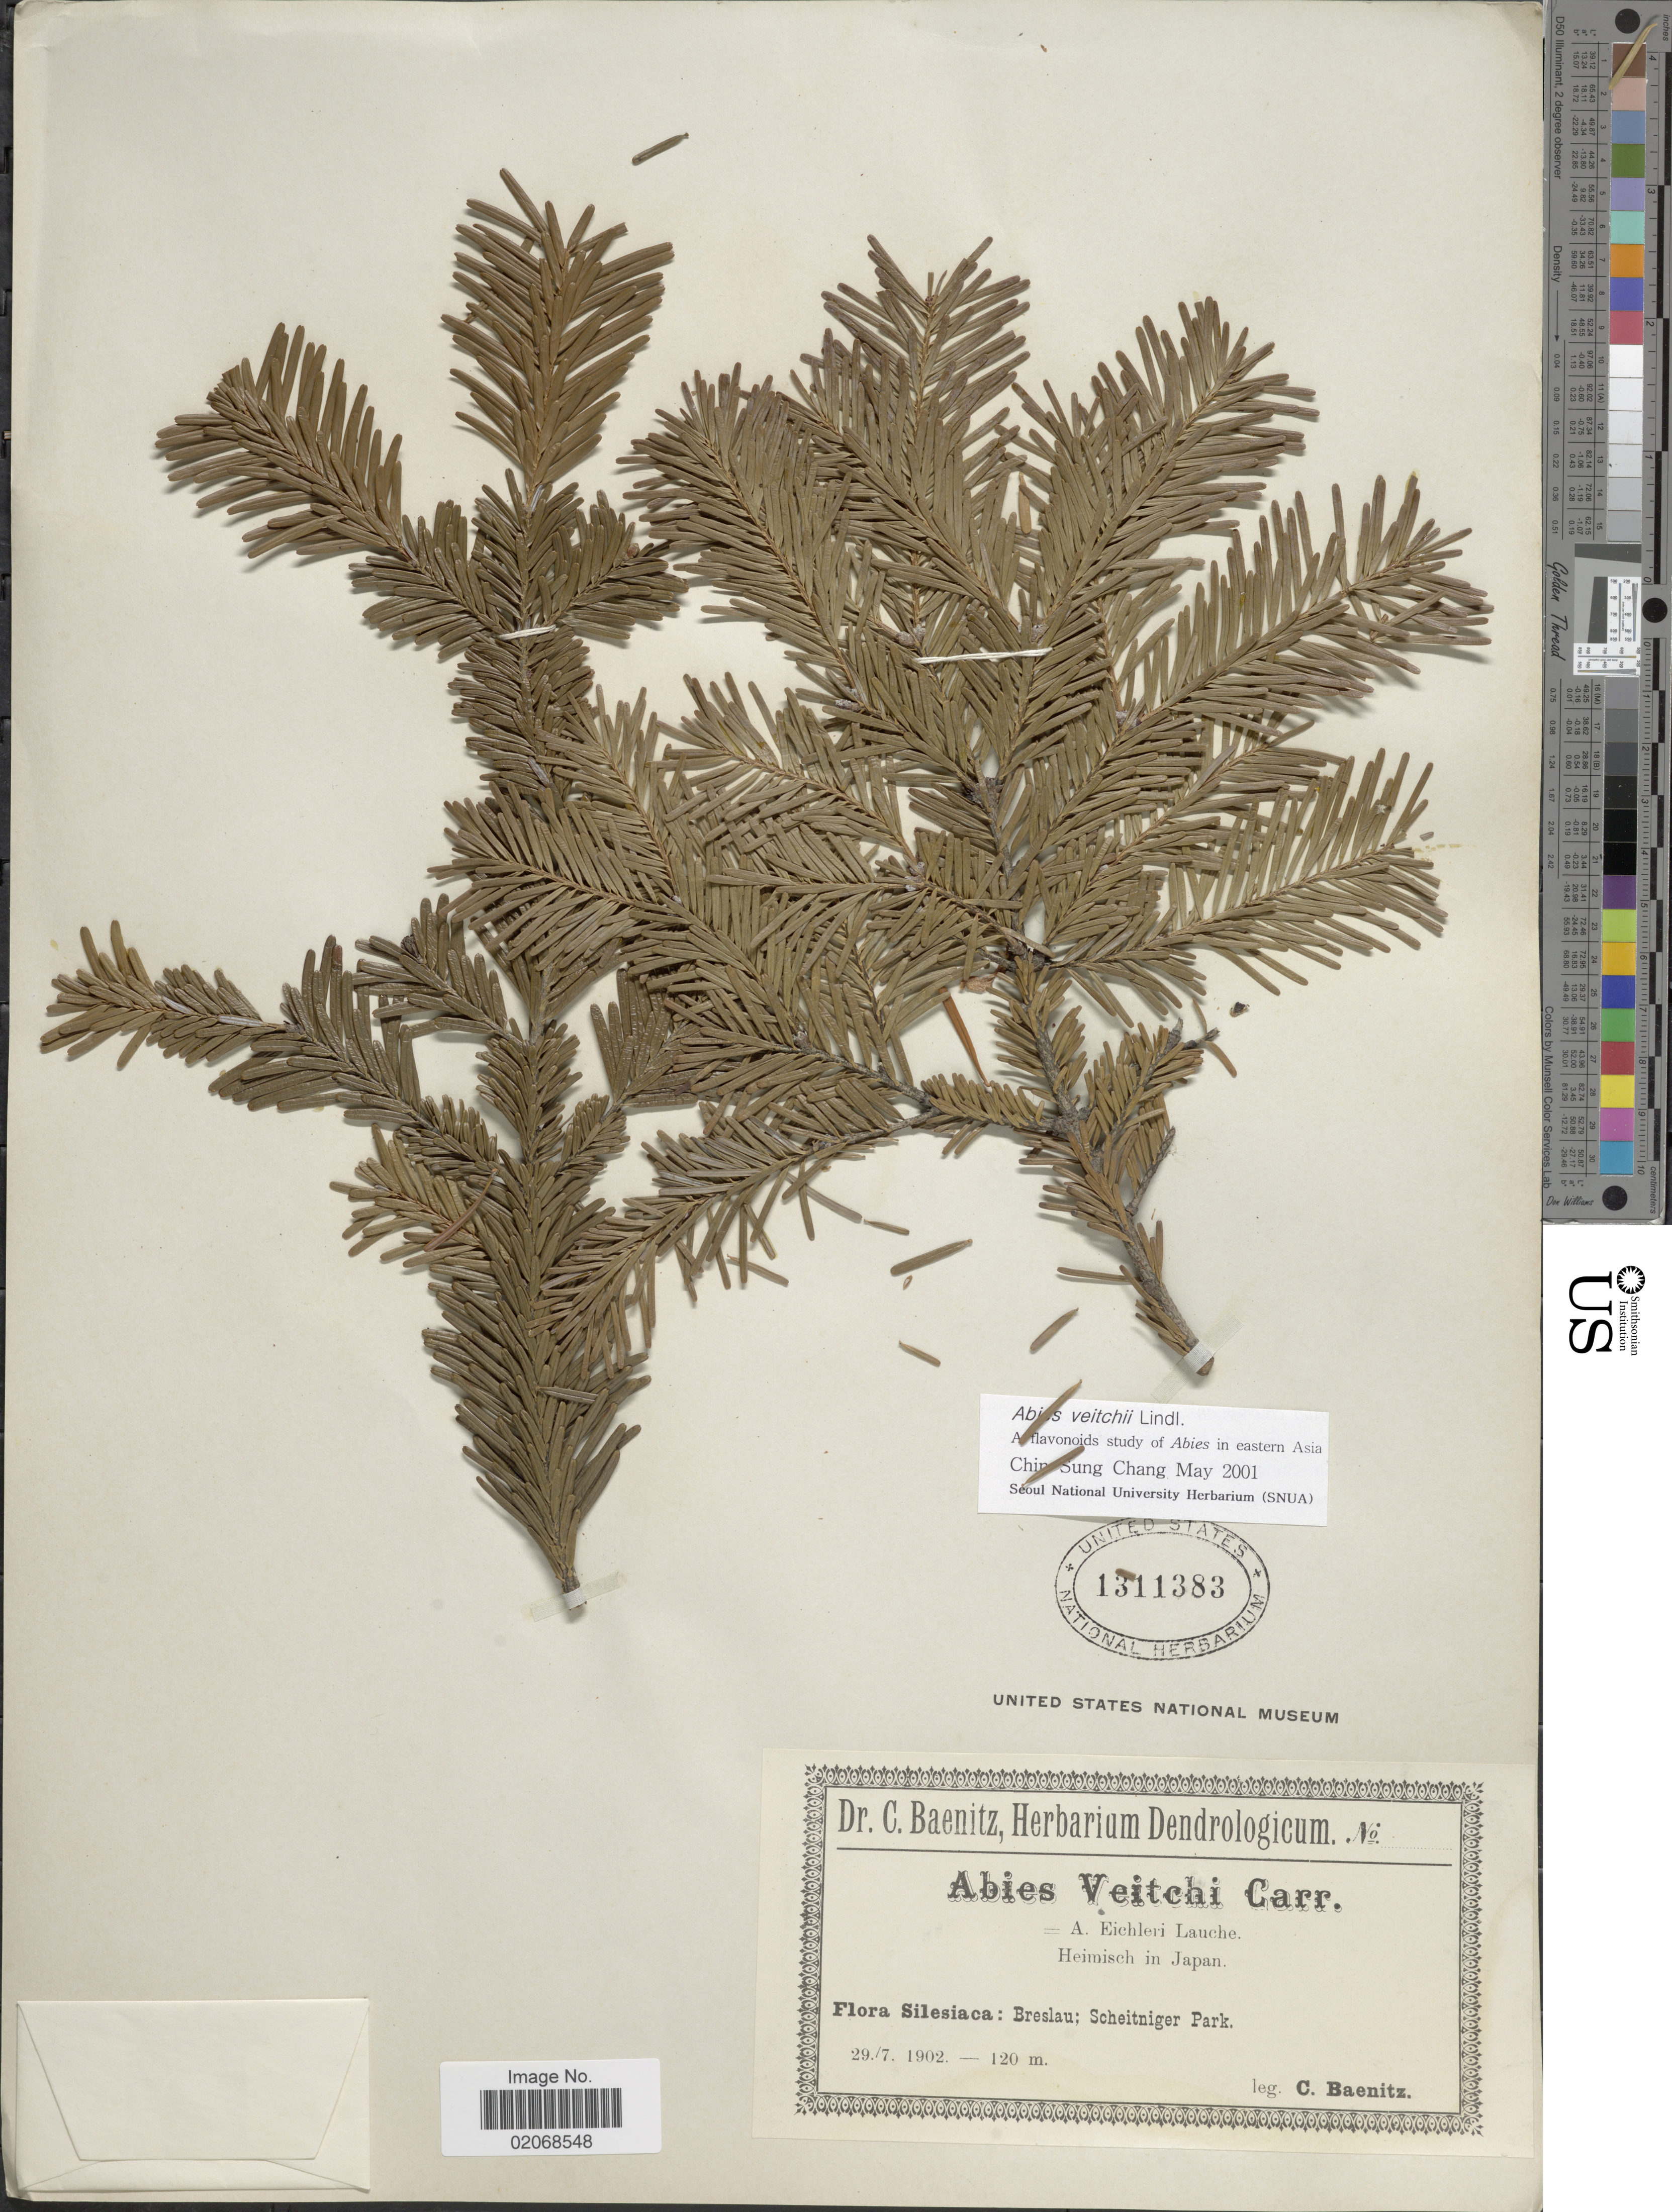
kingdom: Plantae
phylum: Tracheophyta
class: Pinopsida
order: Pinales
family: Pinaceae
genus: Abies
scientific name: Abies veitchii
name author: Lindl.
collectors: C. G. Baenitz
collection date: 1902-07-29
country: Poland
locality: Silesiaca: Breslau; Scheitniger Park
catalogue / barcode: US 1311383